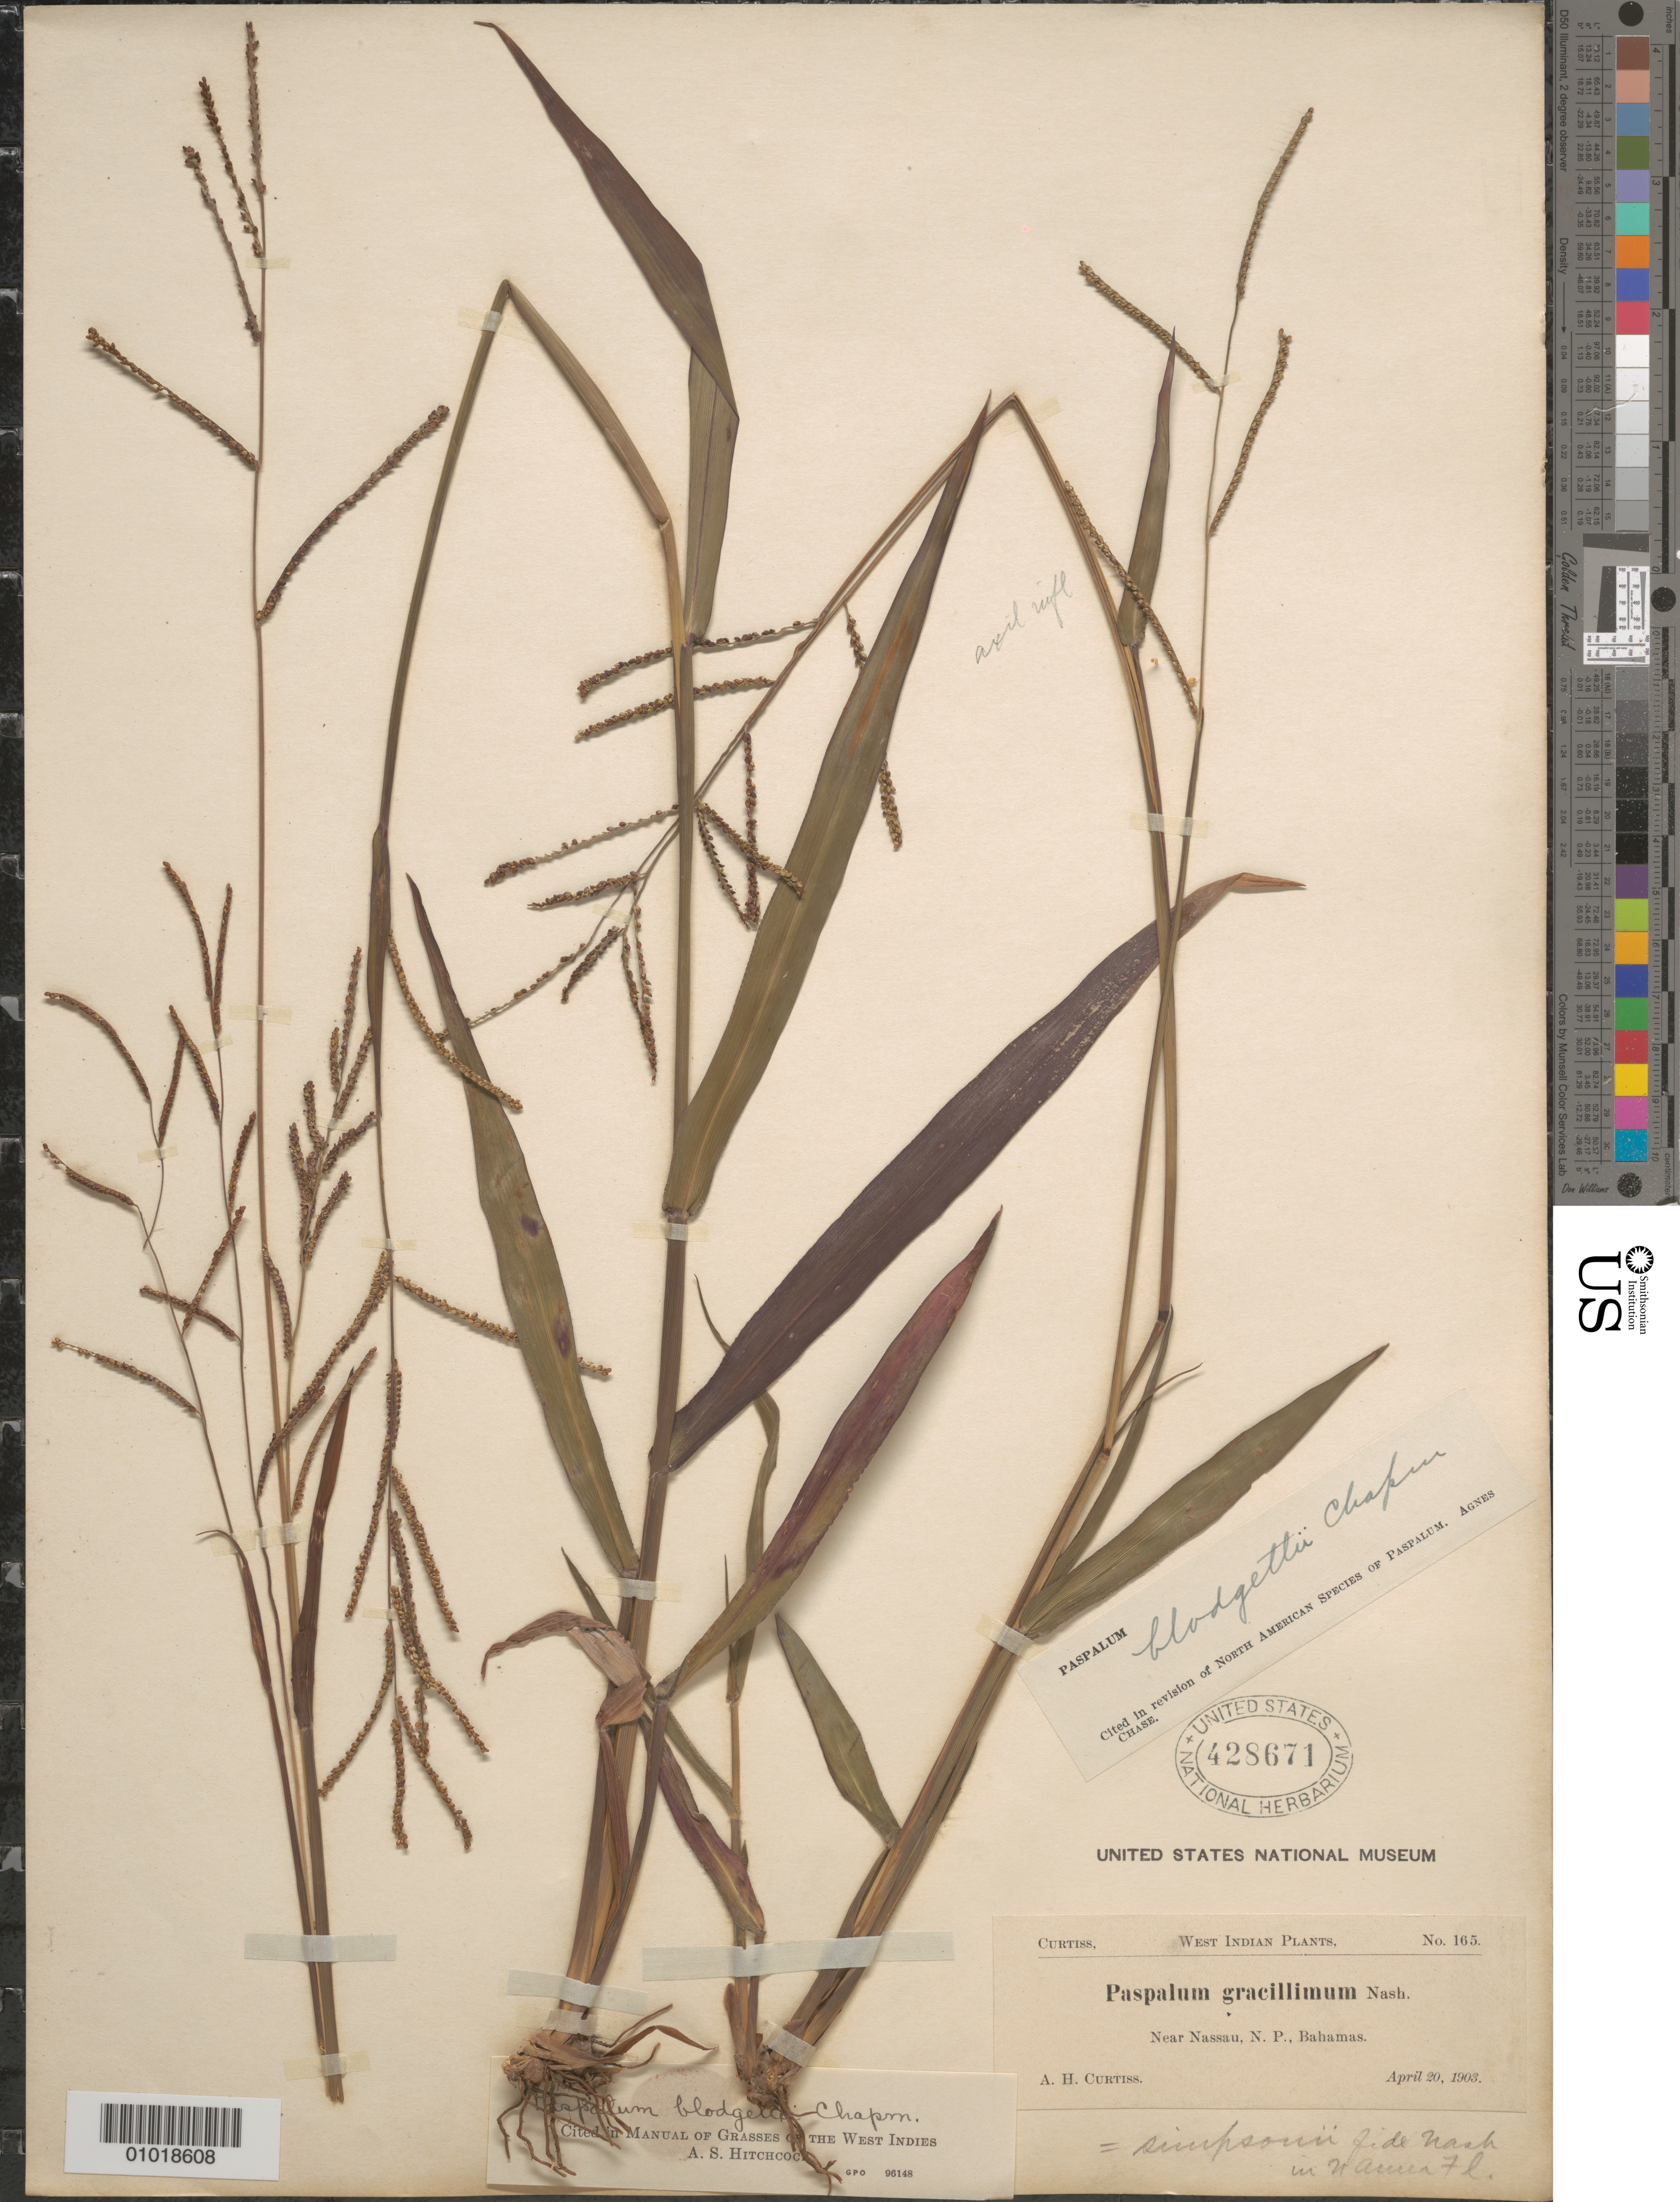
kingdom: Plantae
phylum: Tracheophyta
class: Liliopsida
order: Poales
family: Poaceae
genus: Paspalum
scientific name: Paspalum blodgettii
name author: Chapm.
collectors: A. H. Curtiss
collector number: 165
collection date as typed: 20 Apr 1903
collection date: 1903-04-20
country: Bahamas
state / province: New Providence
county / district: Nassau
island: New Providence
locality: Near Nassau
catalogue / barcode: US 428671